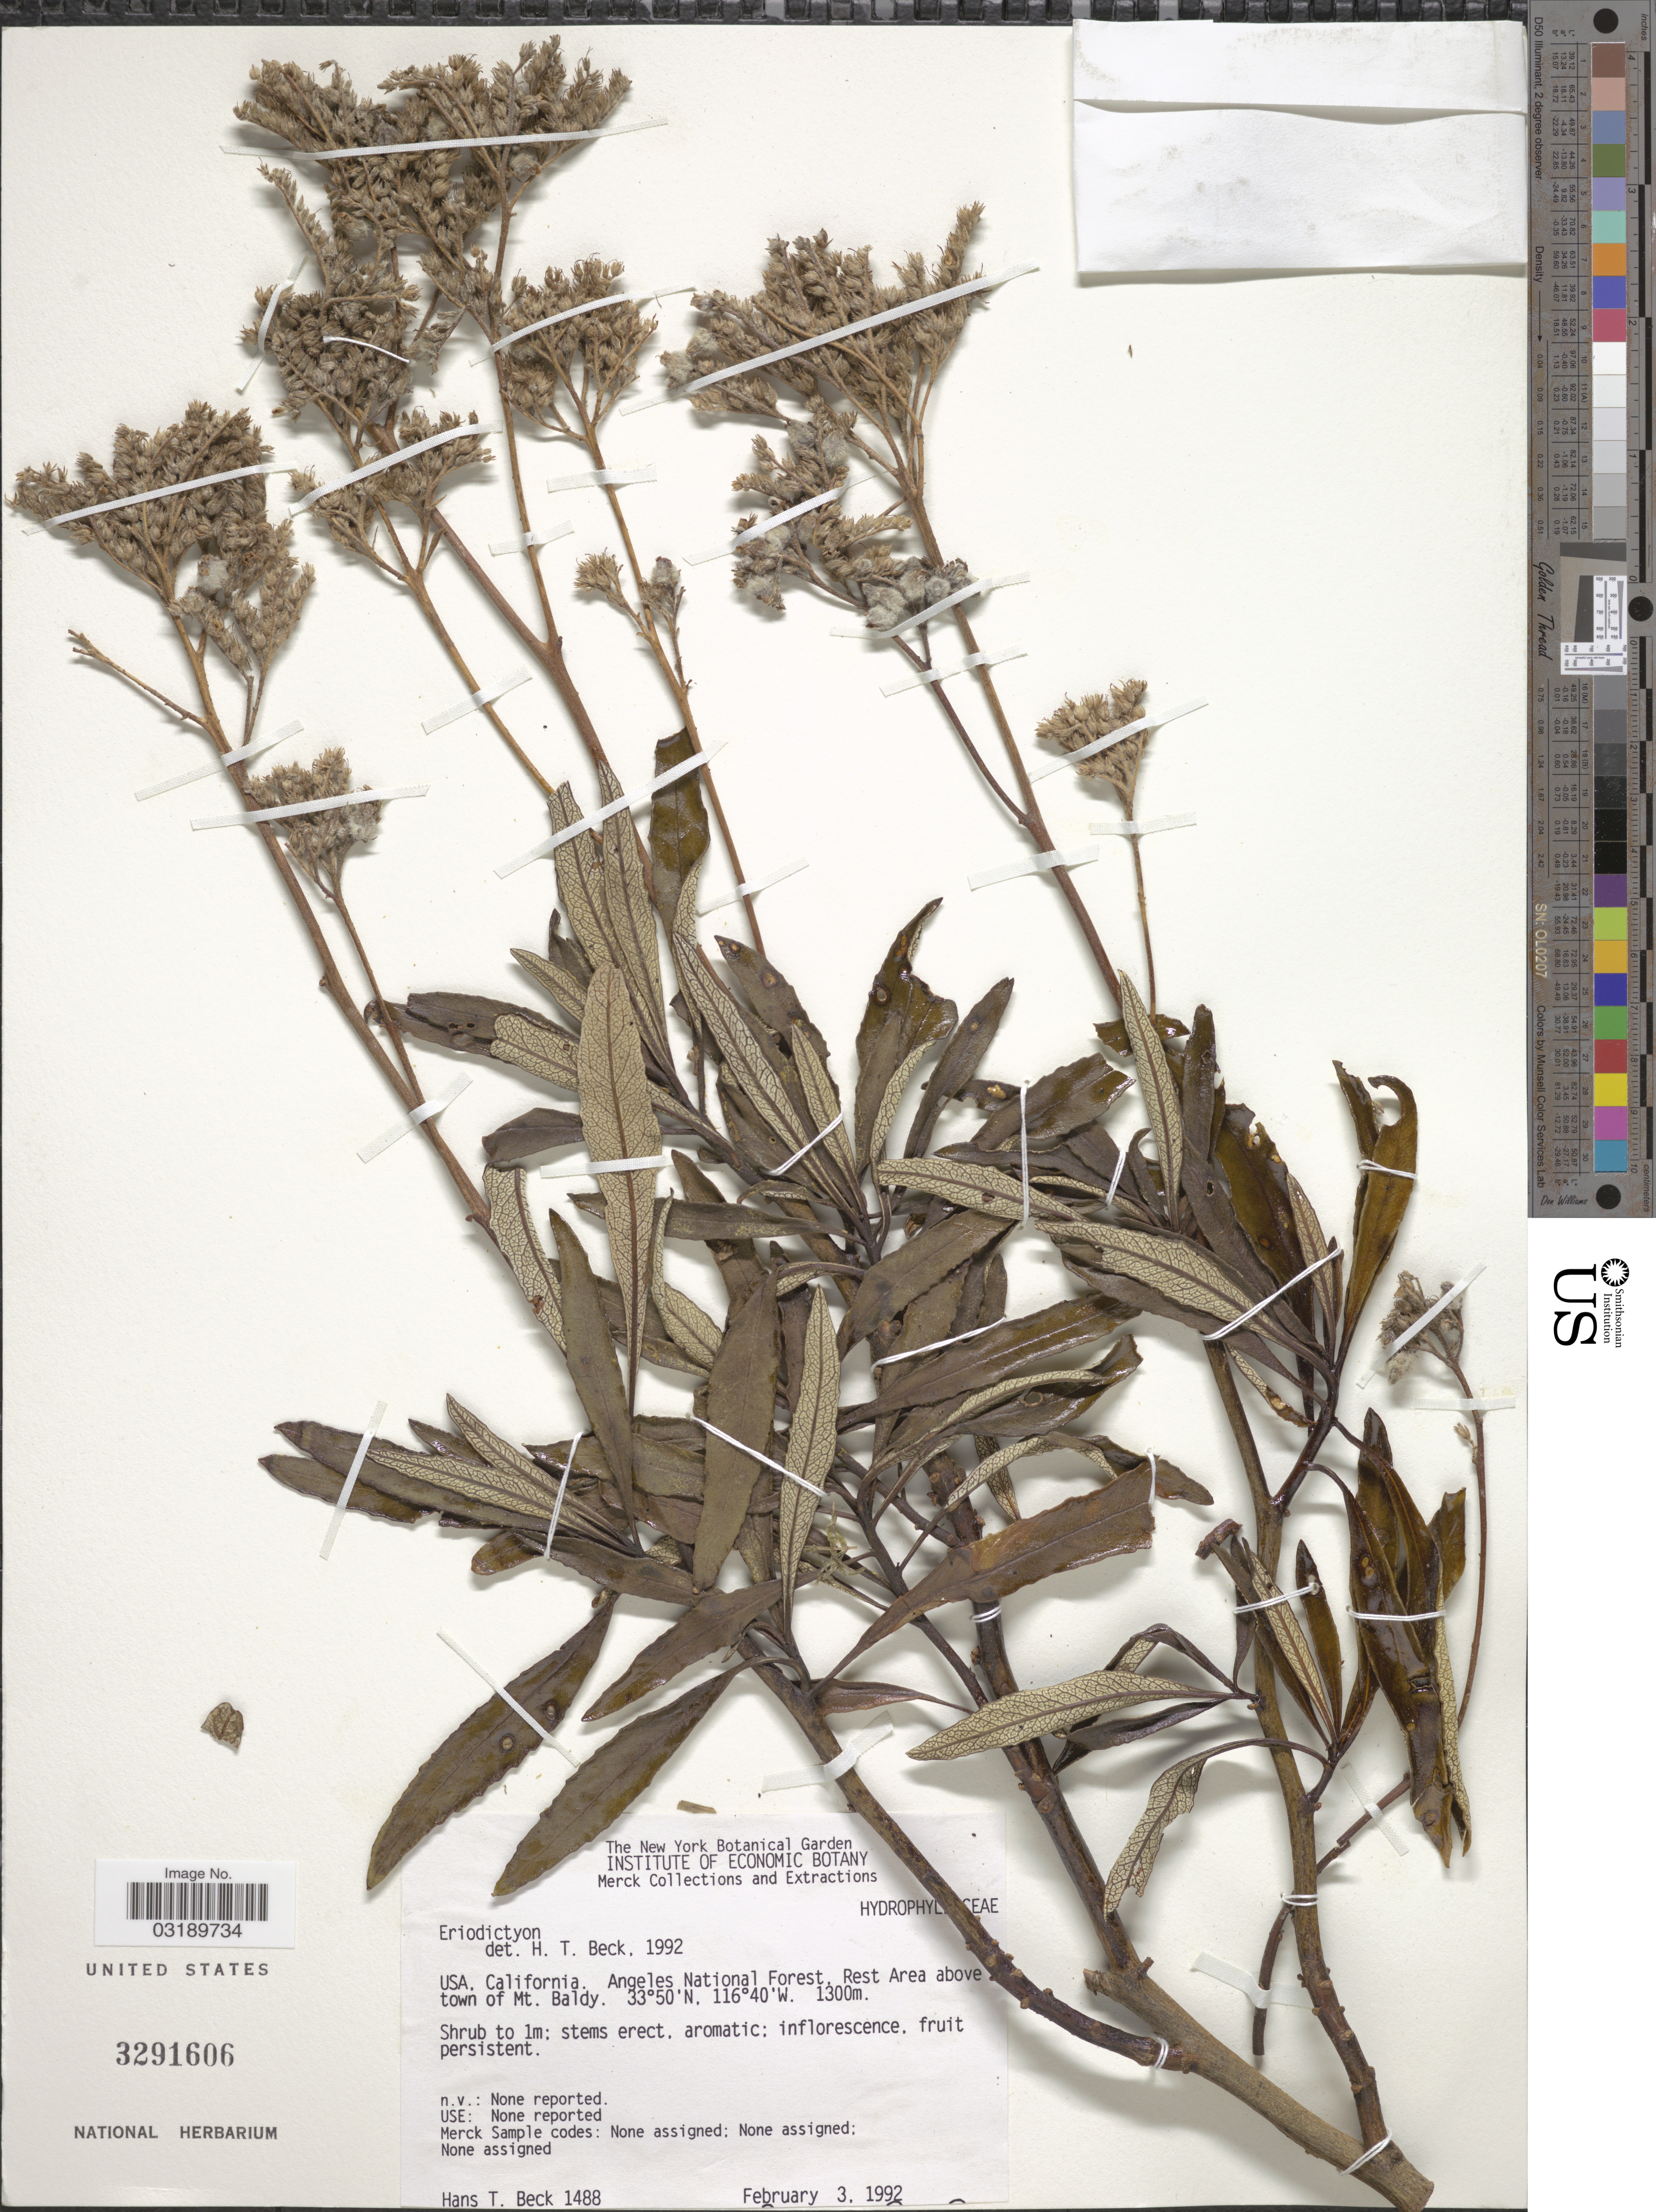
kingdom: Plantae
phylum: Tracheophyta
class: Magnoliopsida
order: Boraginales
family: Namaceae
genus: Eriodictyon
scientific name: Eriodictyon trichocalyx var. trichocalyx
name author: A. Heller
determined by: Rogers, Z. S.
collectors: H. T. Beck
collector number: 1488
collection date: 1992-02-03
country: United States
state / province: California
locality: Angeles National Forest. Rest Area above town of Mt. Baldy.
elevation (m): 1300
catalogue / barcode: US 3291606